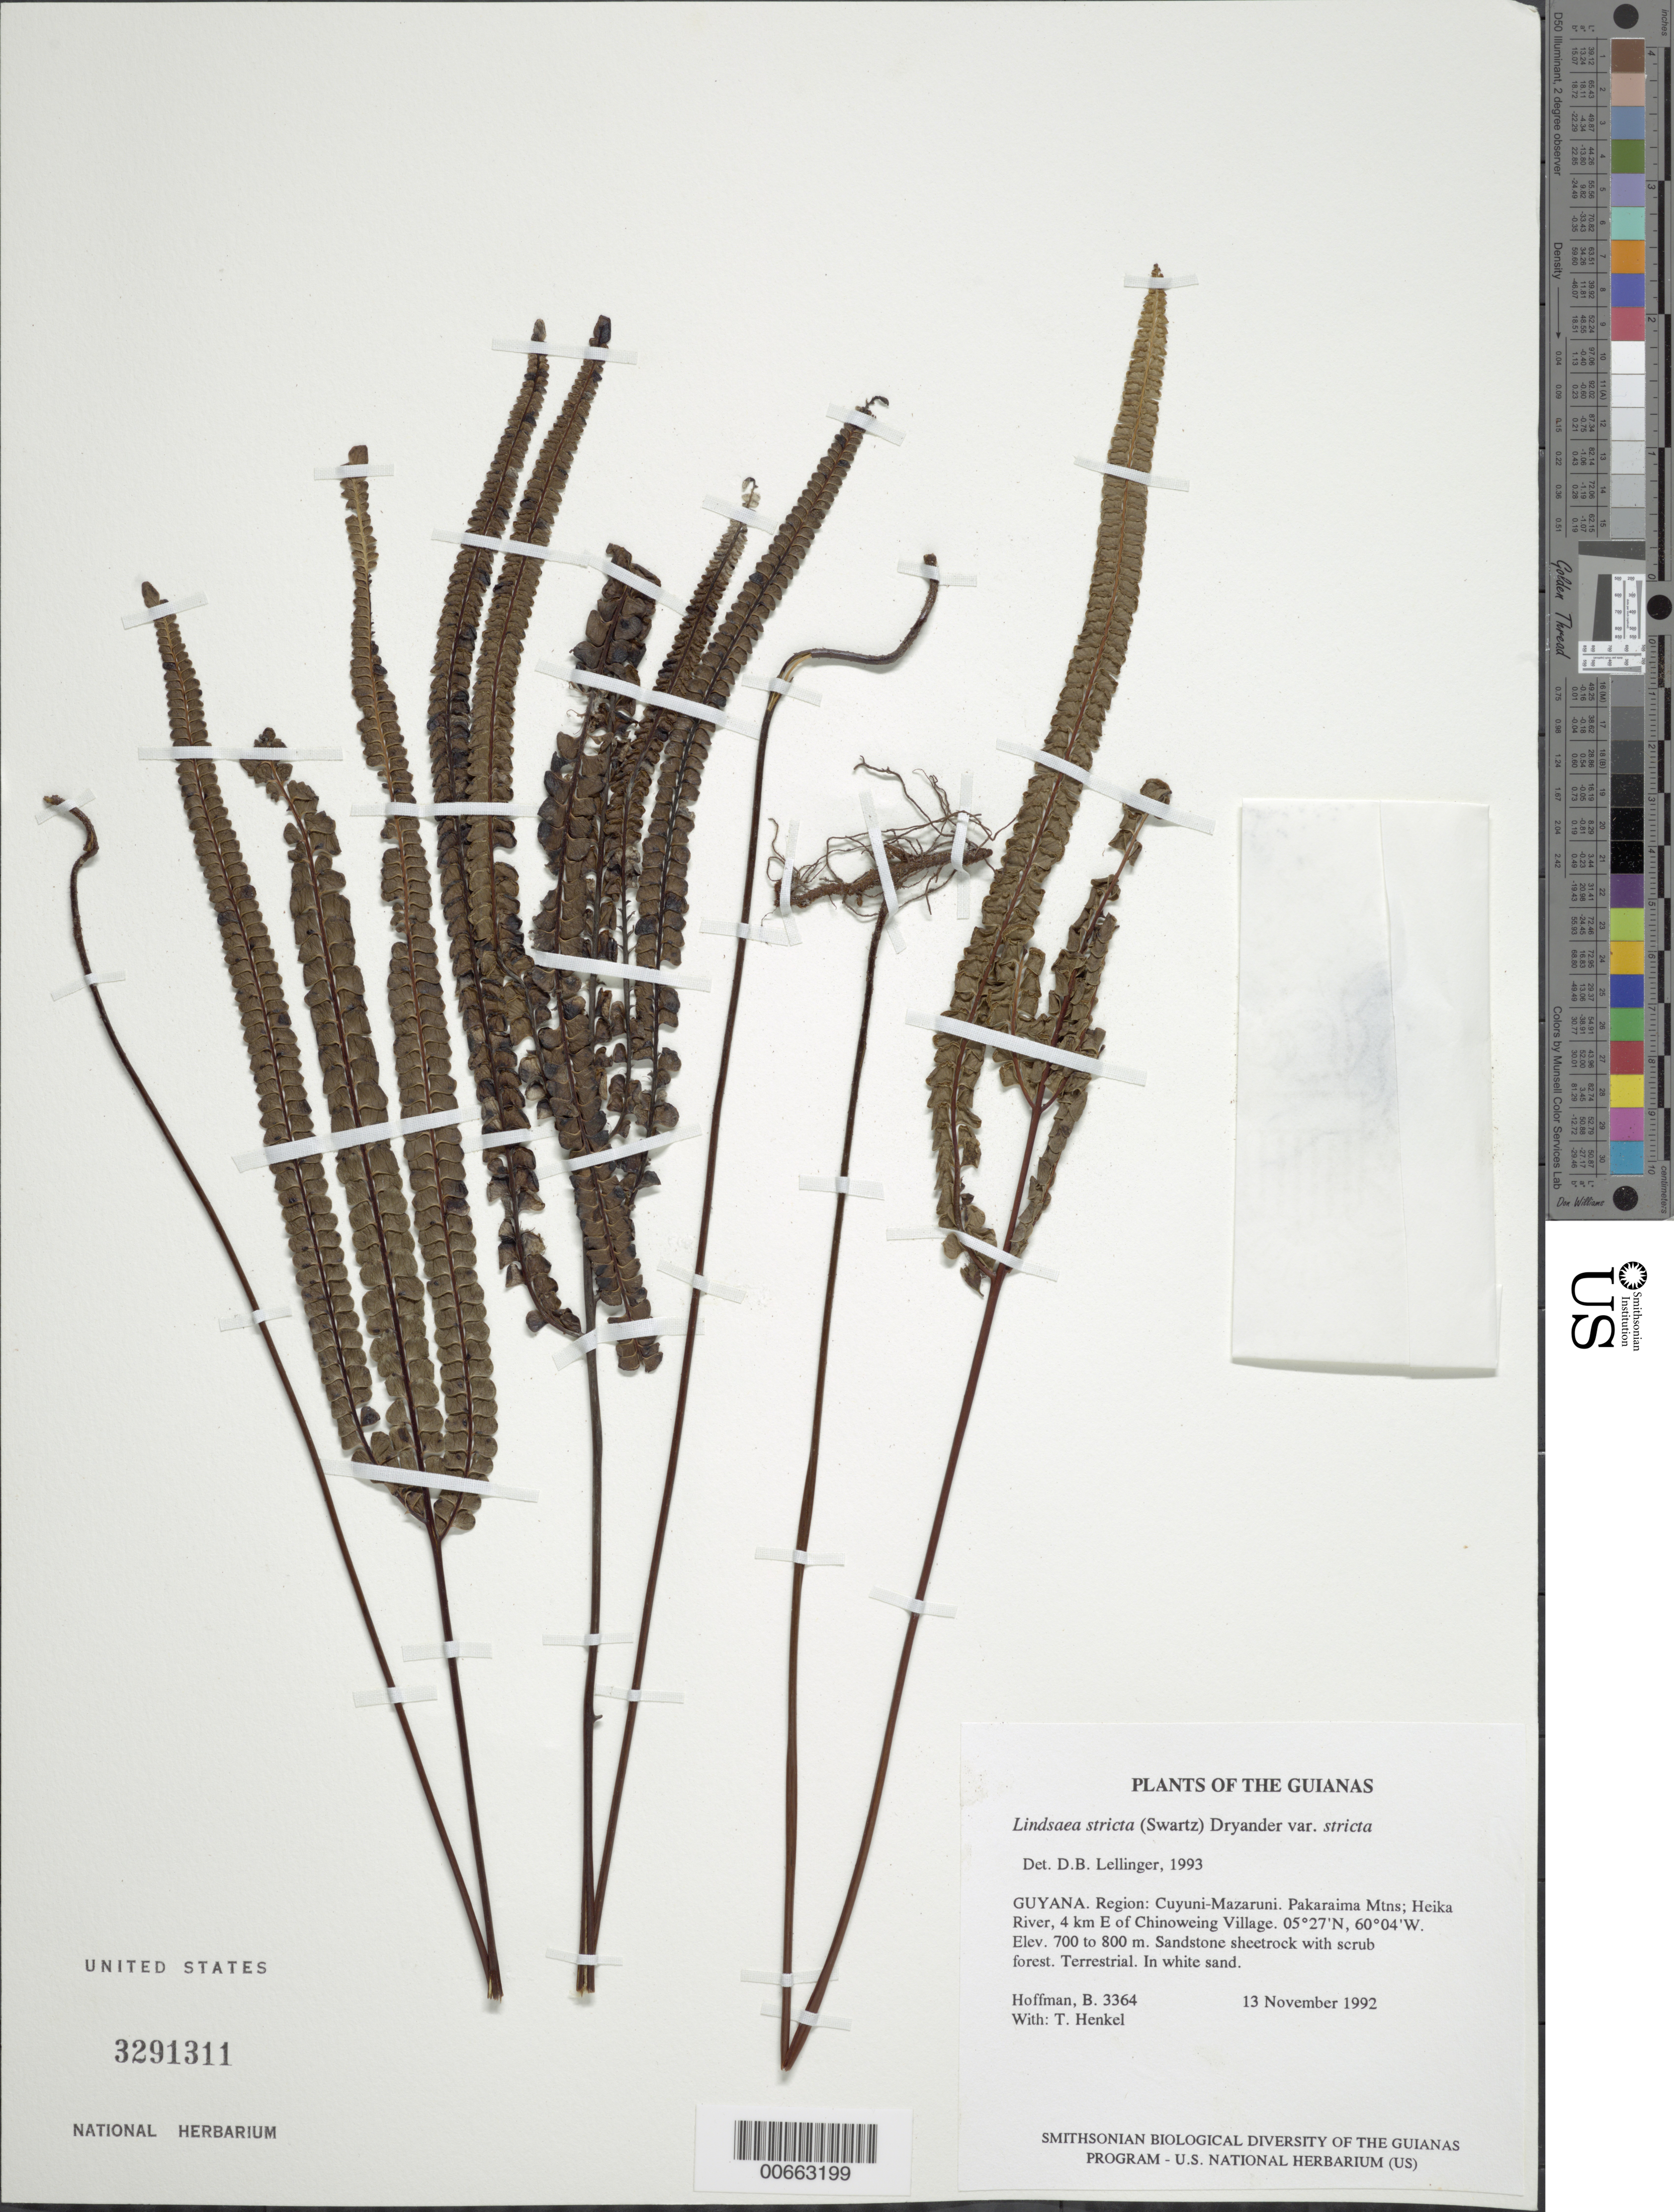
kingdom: Plantae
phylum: Tracheophyta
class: Polypodiopsida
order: Polypodiales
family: Lindsaeaceae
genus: Lindsaea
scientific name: Lindsaea stricta var. stricta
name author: (Sw.) Dryand.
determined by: Lellinger, David B., (BOT), Smithsonian Institution - National Museum of Natural History (UNITED STATES)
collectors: B. Hoffman & T. Henkel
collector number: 3364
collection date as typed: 13 November 1992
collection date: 1992-11-13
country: Guyana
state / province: Cuyuni-Mazaruni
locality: Pakaraima Mountains; Heika River, 4 km E of Chinoweing village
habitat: Sandstone sheetrock with scrub forest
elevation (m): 700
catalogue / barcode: US 3291311